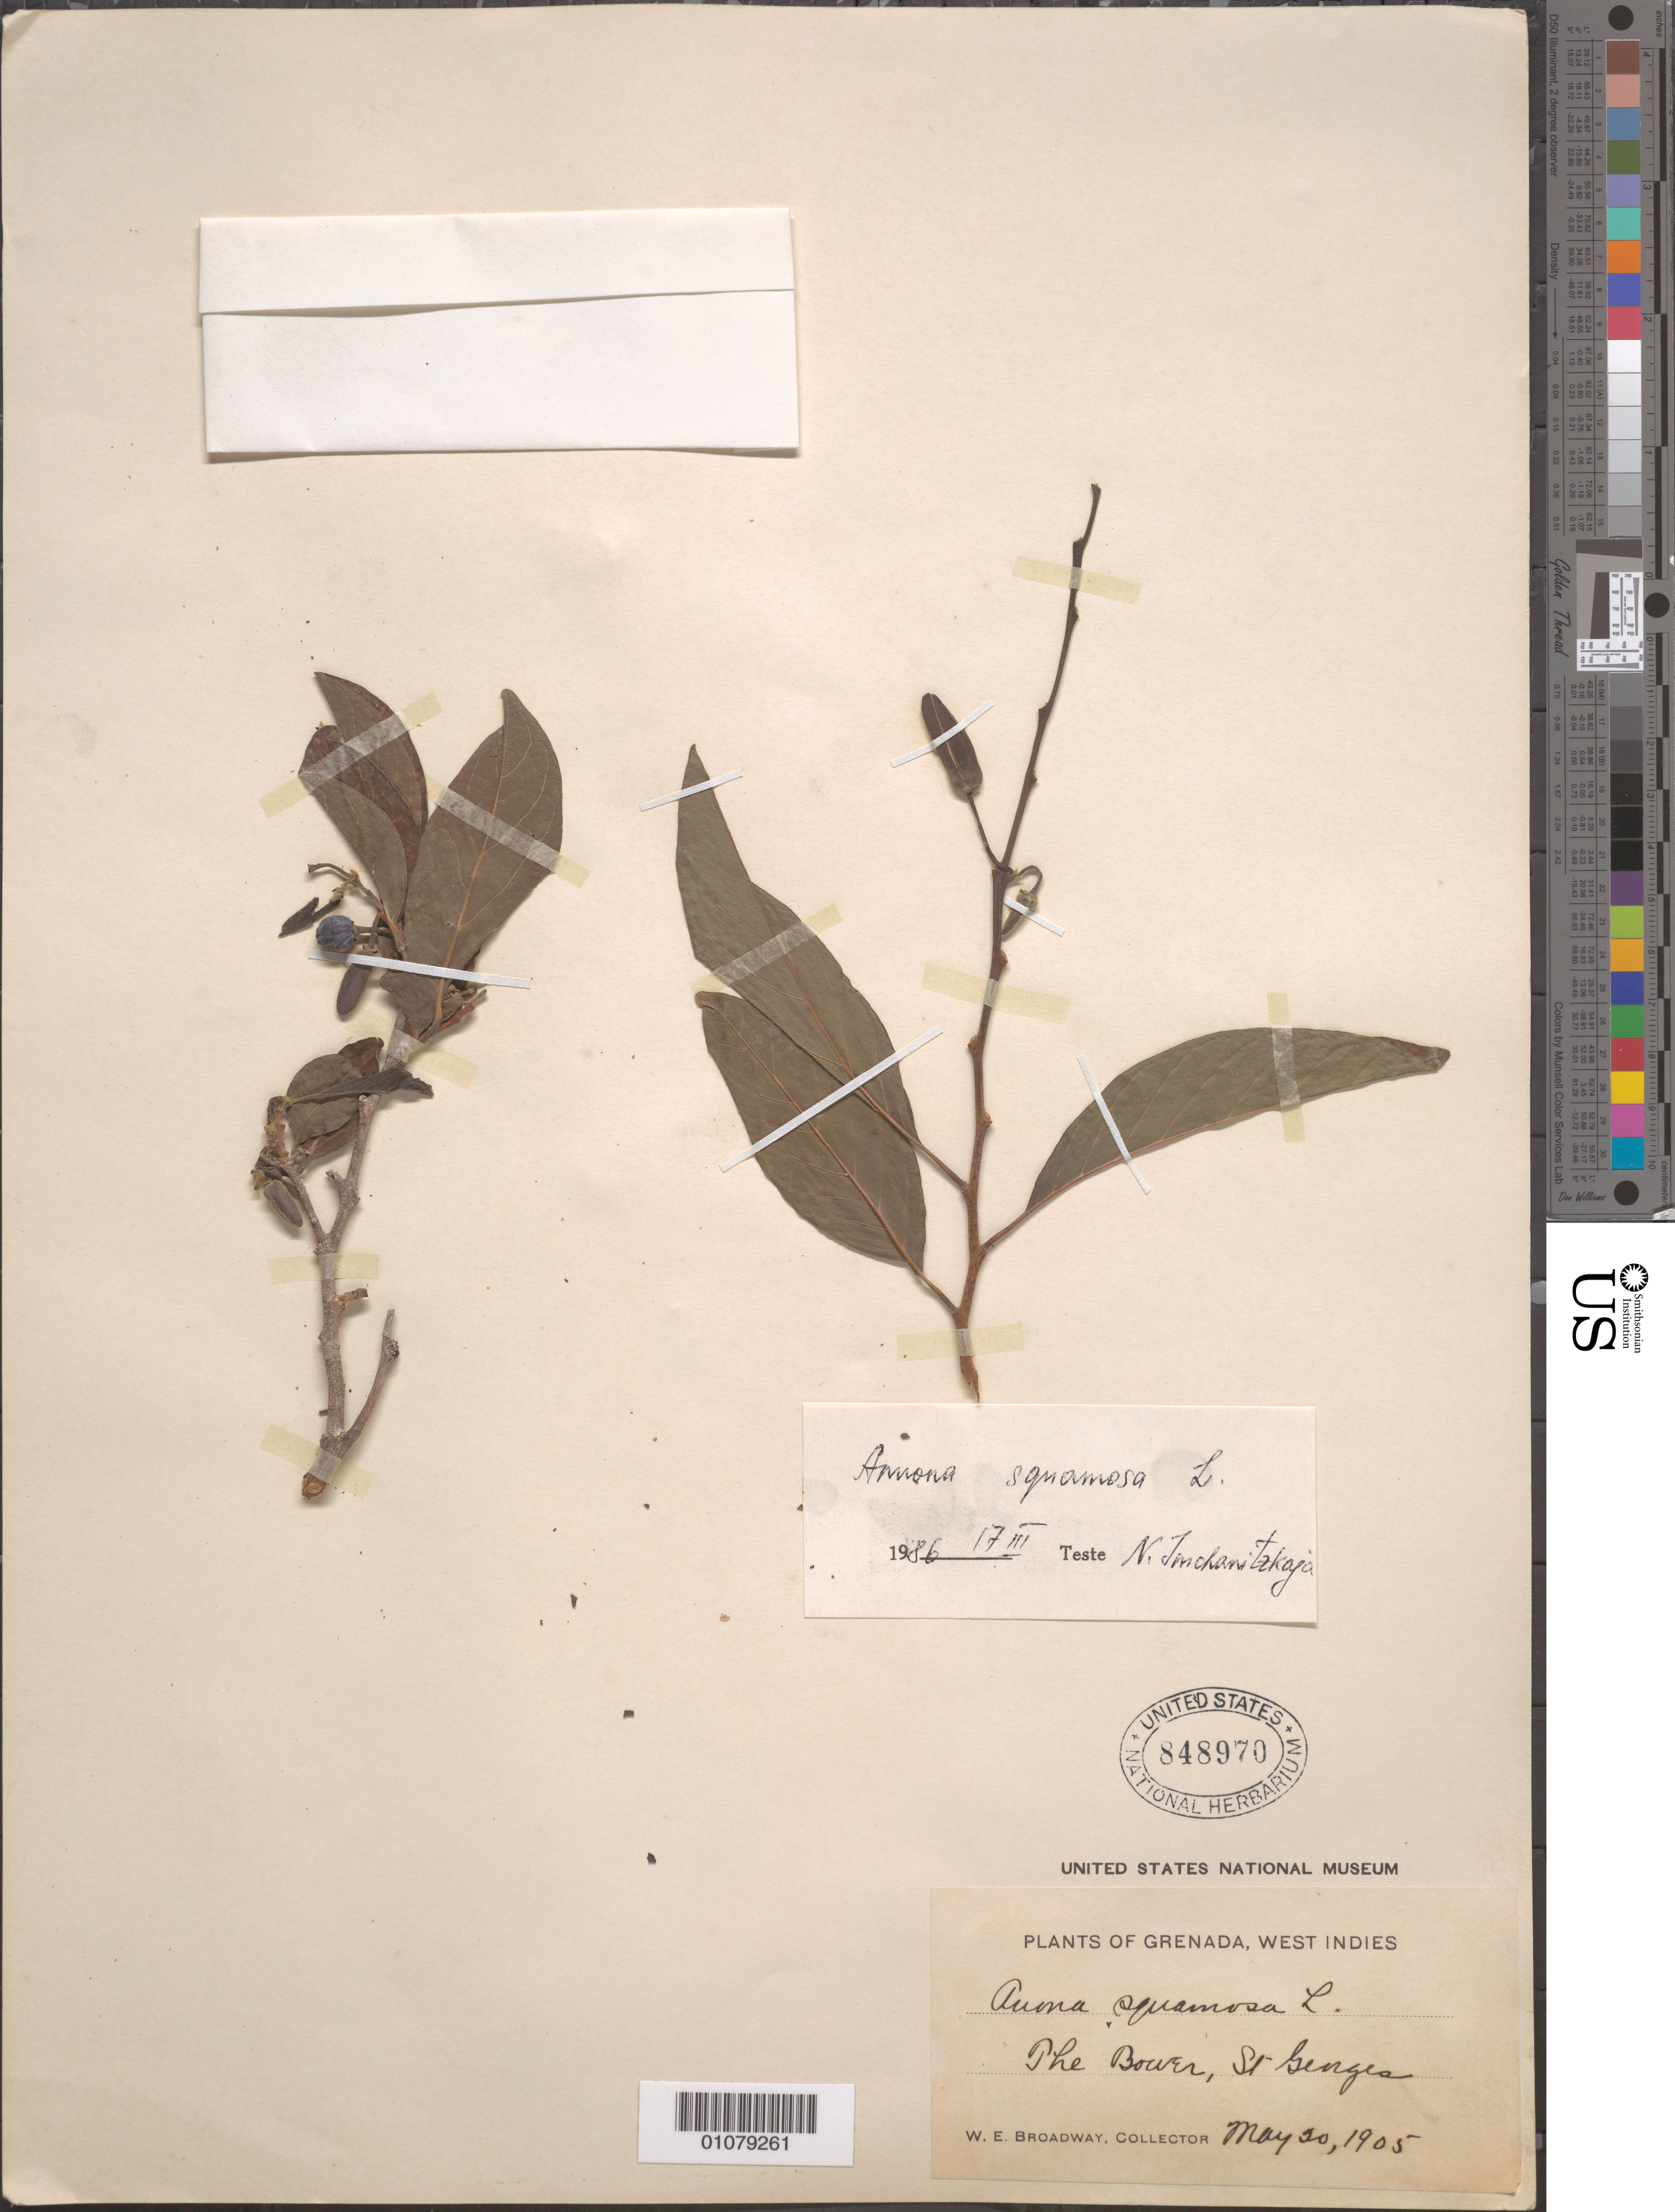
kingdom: Plantae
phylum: Tracheophyta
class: Magnoliopsida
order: Magnoliales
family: Annonaceae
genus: Annona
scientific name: Annona squamosa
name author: L.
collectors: W. E. Broadway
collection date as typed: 20 May 1905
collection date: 1905-05-20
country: Grenada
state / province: Saint George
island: Grenada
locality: The Bocas [interpreted], St Georges.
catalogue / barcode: US 848970